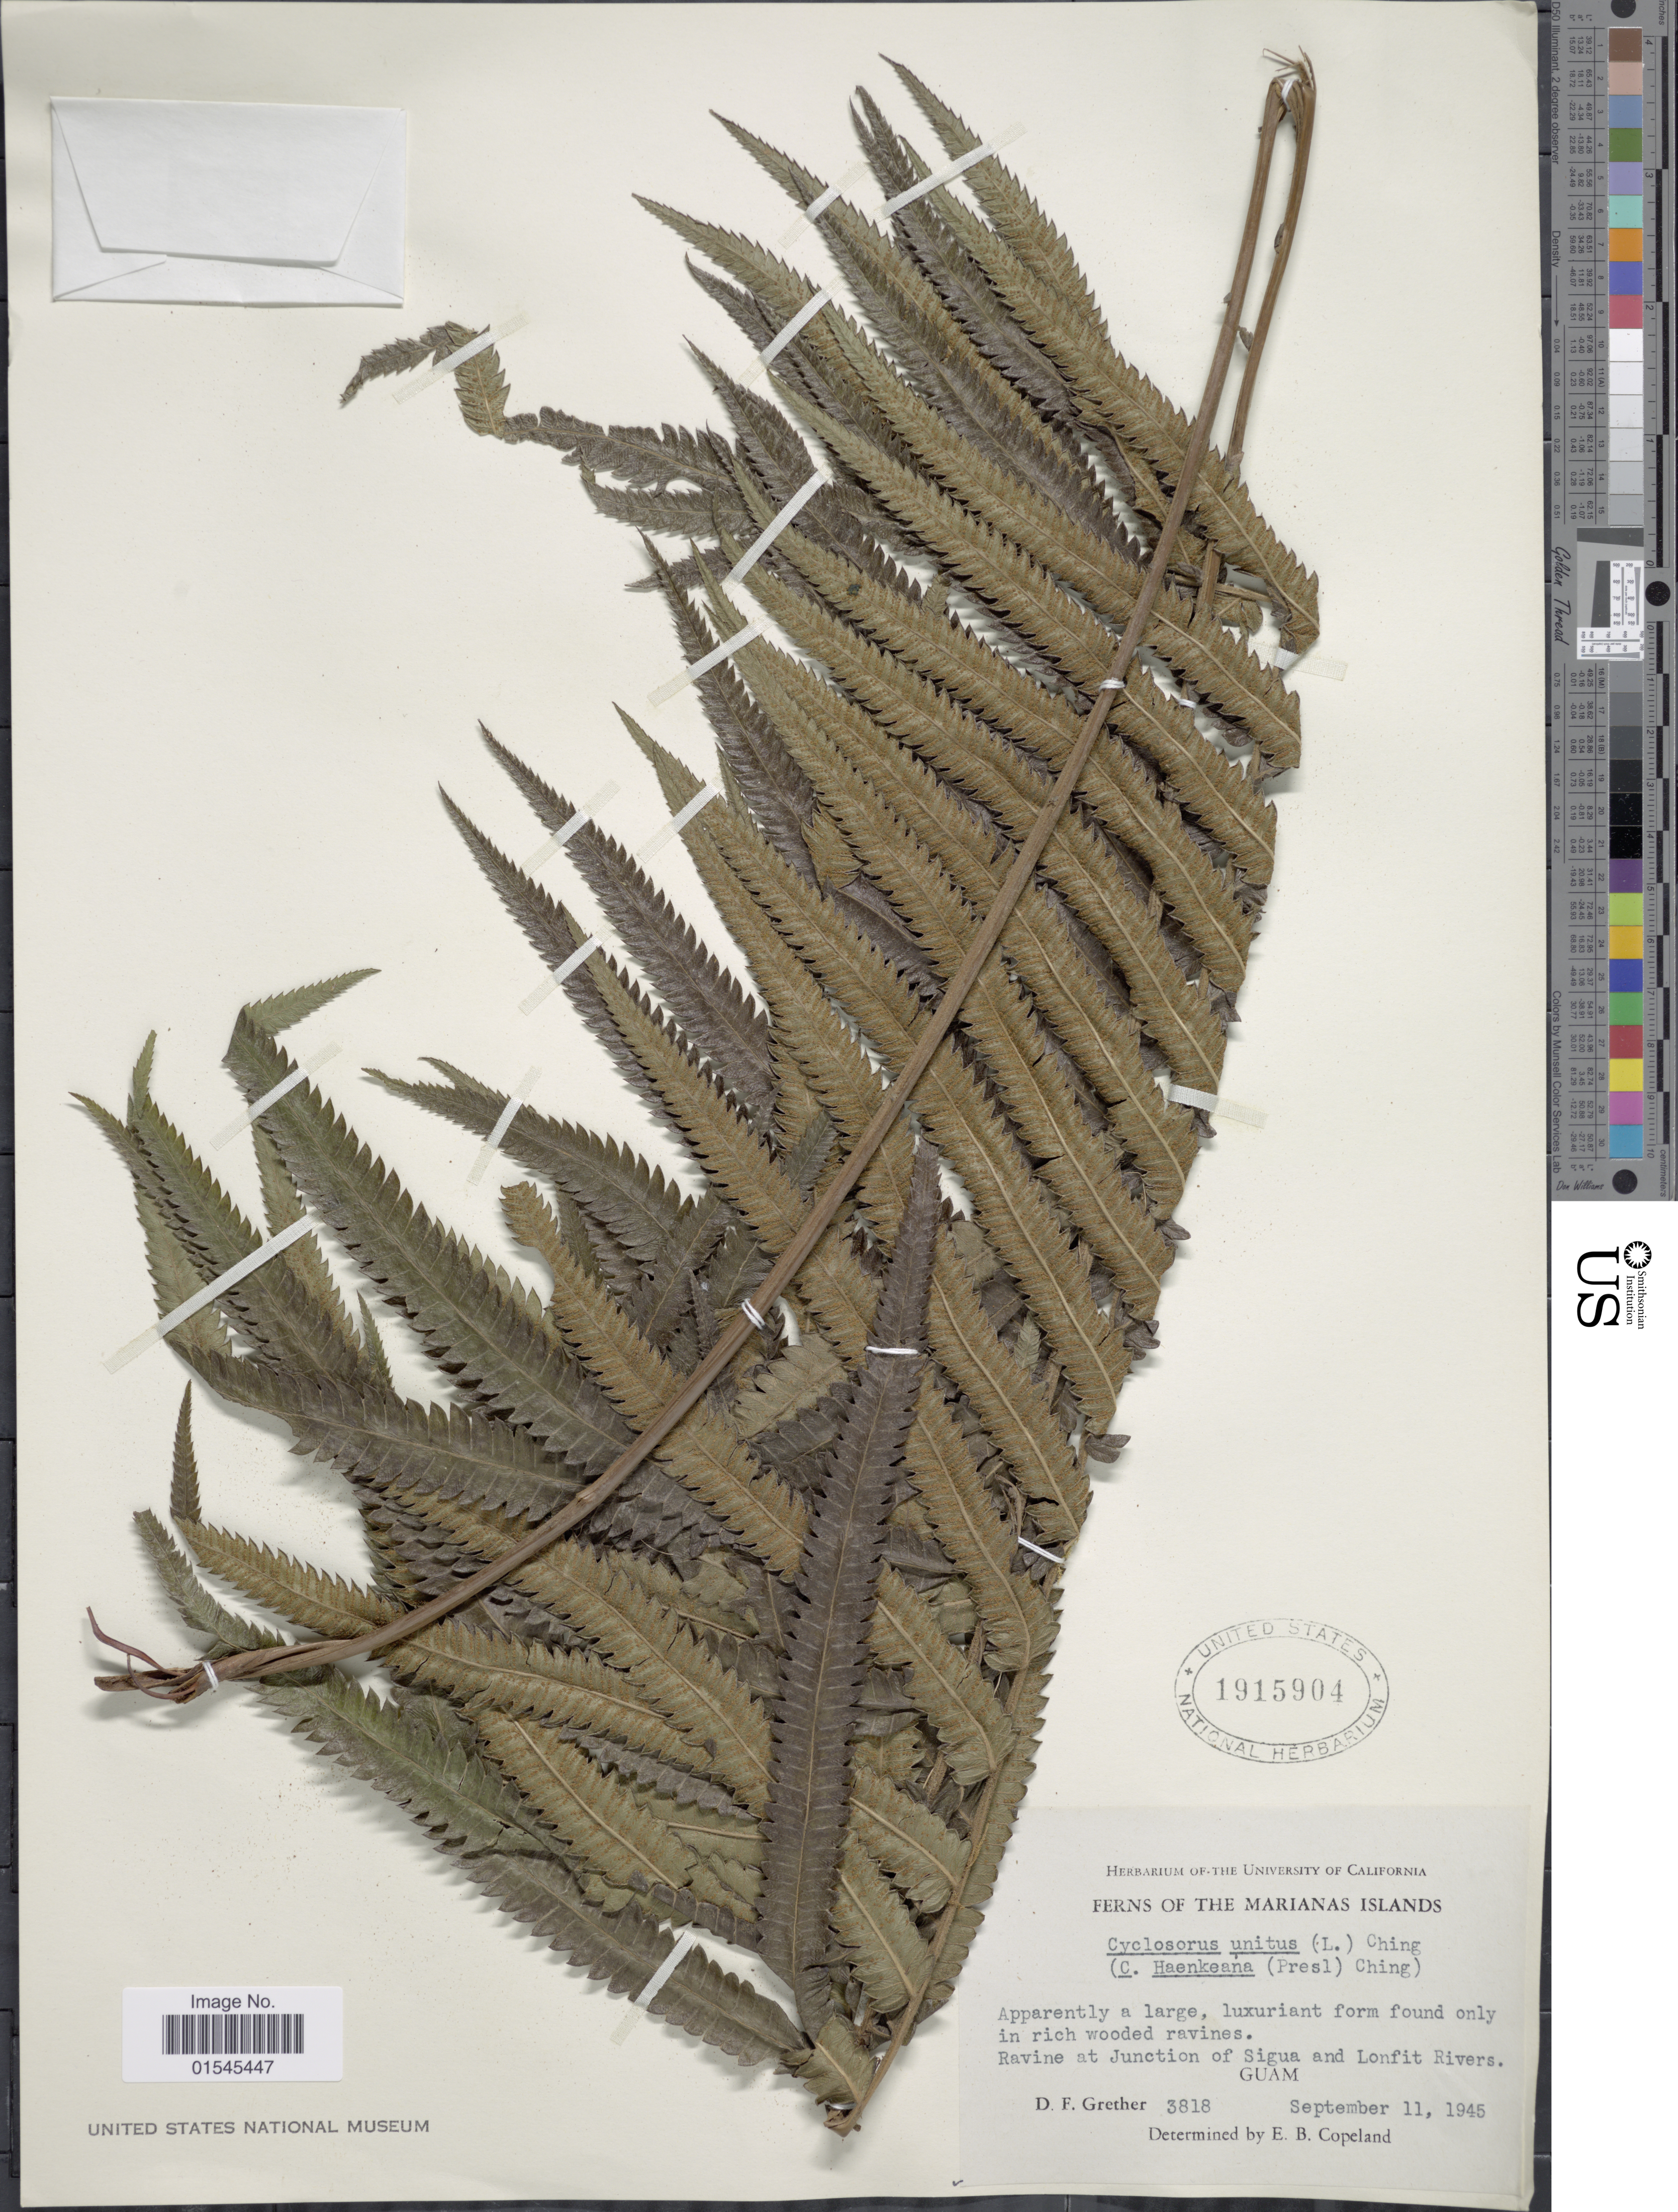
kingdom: Plantae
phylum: Tracheophyta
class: Polypodiopsida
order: Polypodiales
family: Thelypteridaceae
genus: Sphaerostephanos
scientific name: Sphaerostephanos unitus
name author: (L.) Holttum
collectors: D. F. Grether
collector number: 3818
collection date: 1945-09-11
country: Guam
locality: The Marianas Islands. Ravine at Junction Of Sigua and Lonfit Rivers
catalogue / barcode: US 1915904